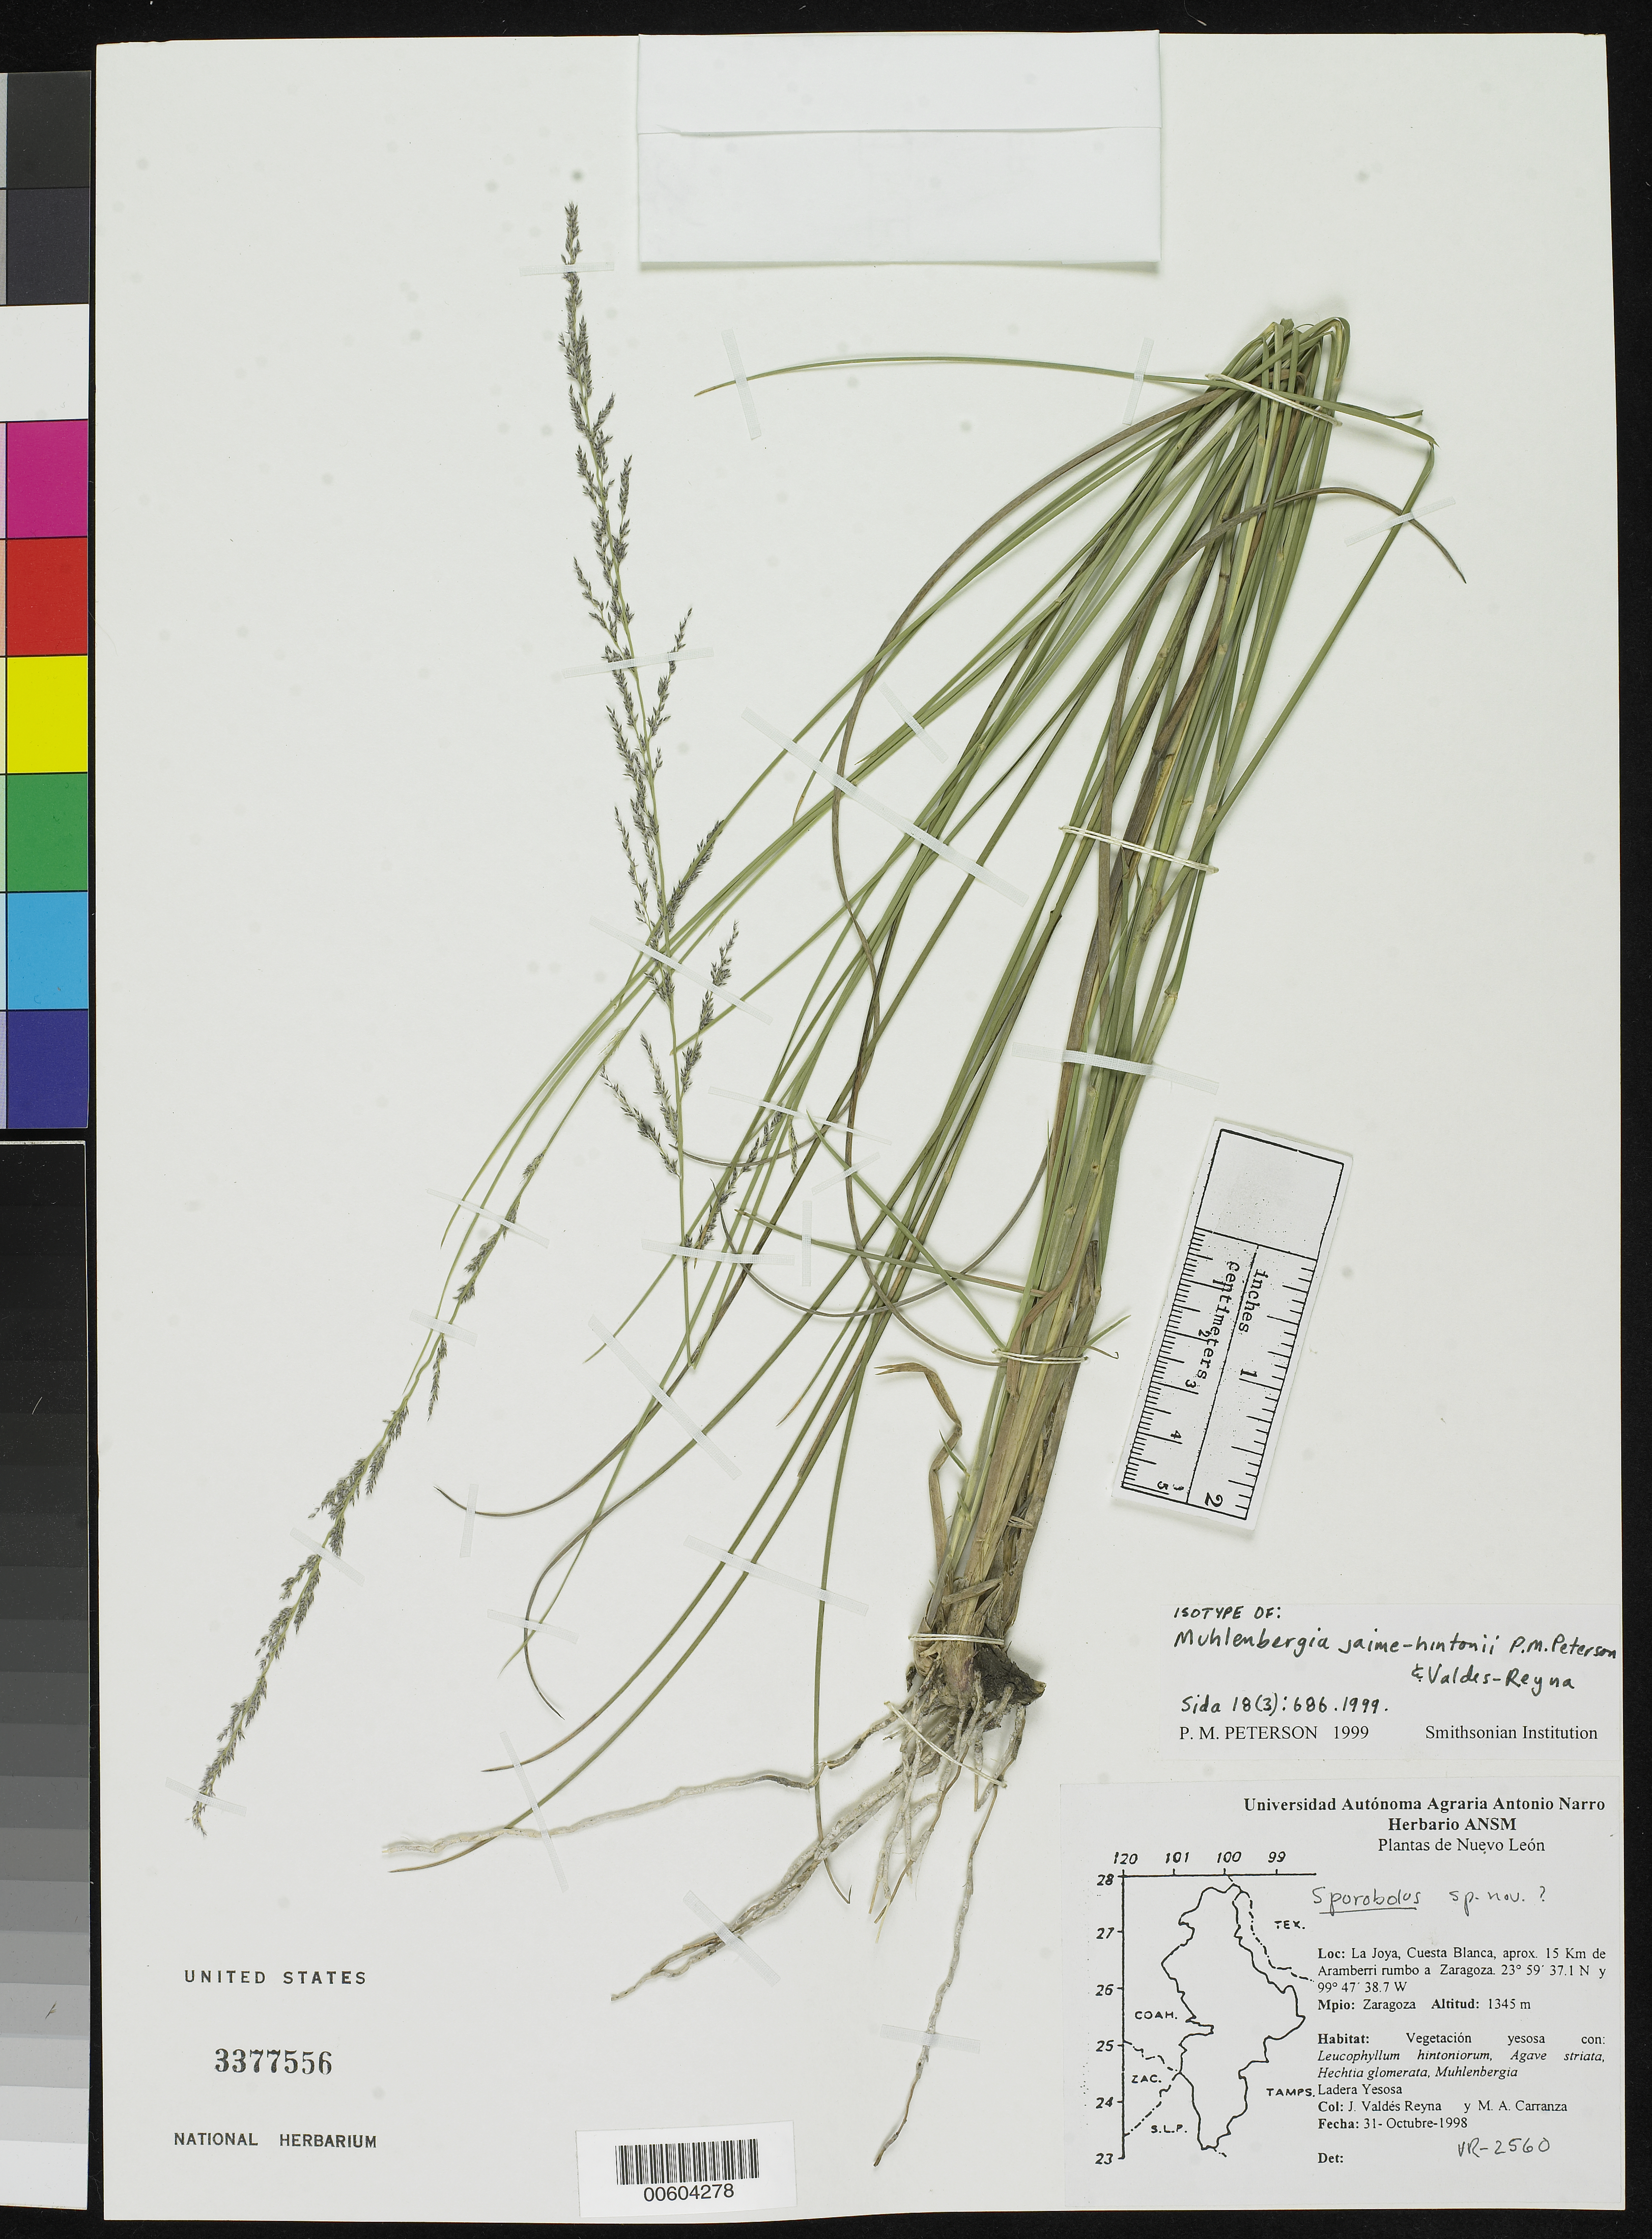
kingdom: Plantae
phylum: Tracheophyta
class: Liliopsida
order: Poales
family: Poaceae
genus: Muhlenbergia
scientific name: Muhlenbergia jaime-hintonii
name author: P.M. Peterson & Valdés-Reyna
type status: Isotype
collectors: J. Valdés-Reyna & M. Carranza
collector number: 2560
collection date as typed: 31 Oct 1998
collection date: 1998-10-31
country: Mexico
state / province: Nuevo Leon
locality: La Joya, Cuesta Blanca, ca. 15 km de Aramberri Rumba a Zaragoza.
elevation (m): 1345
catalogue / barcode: US 3377556